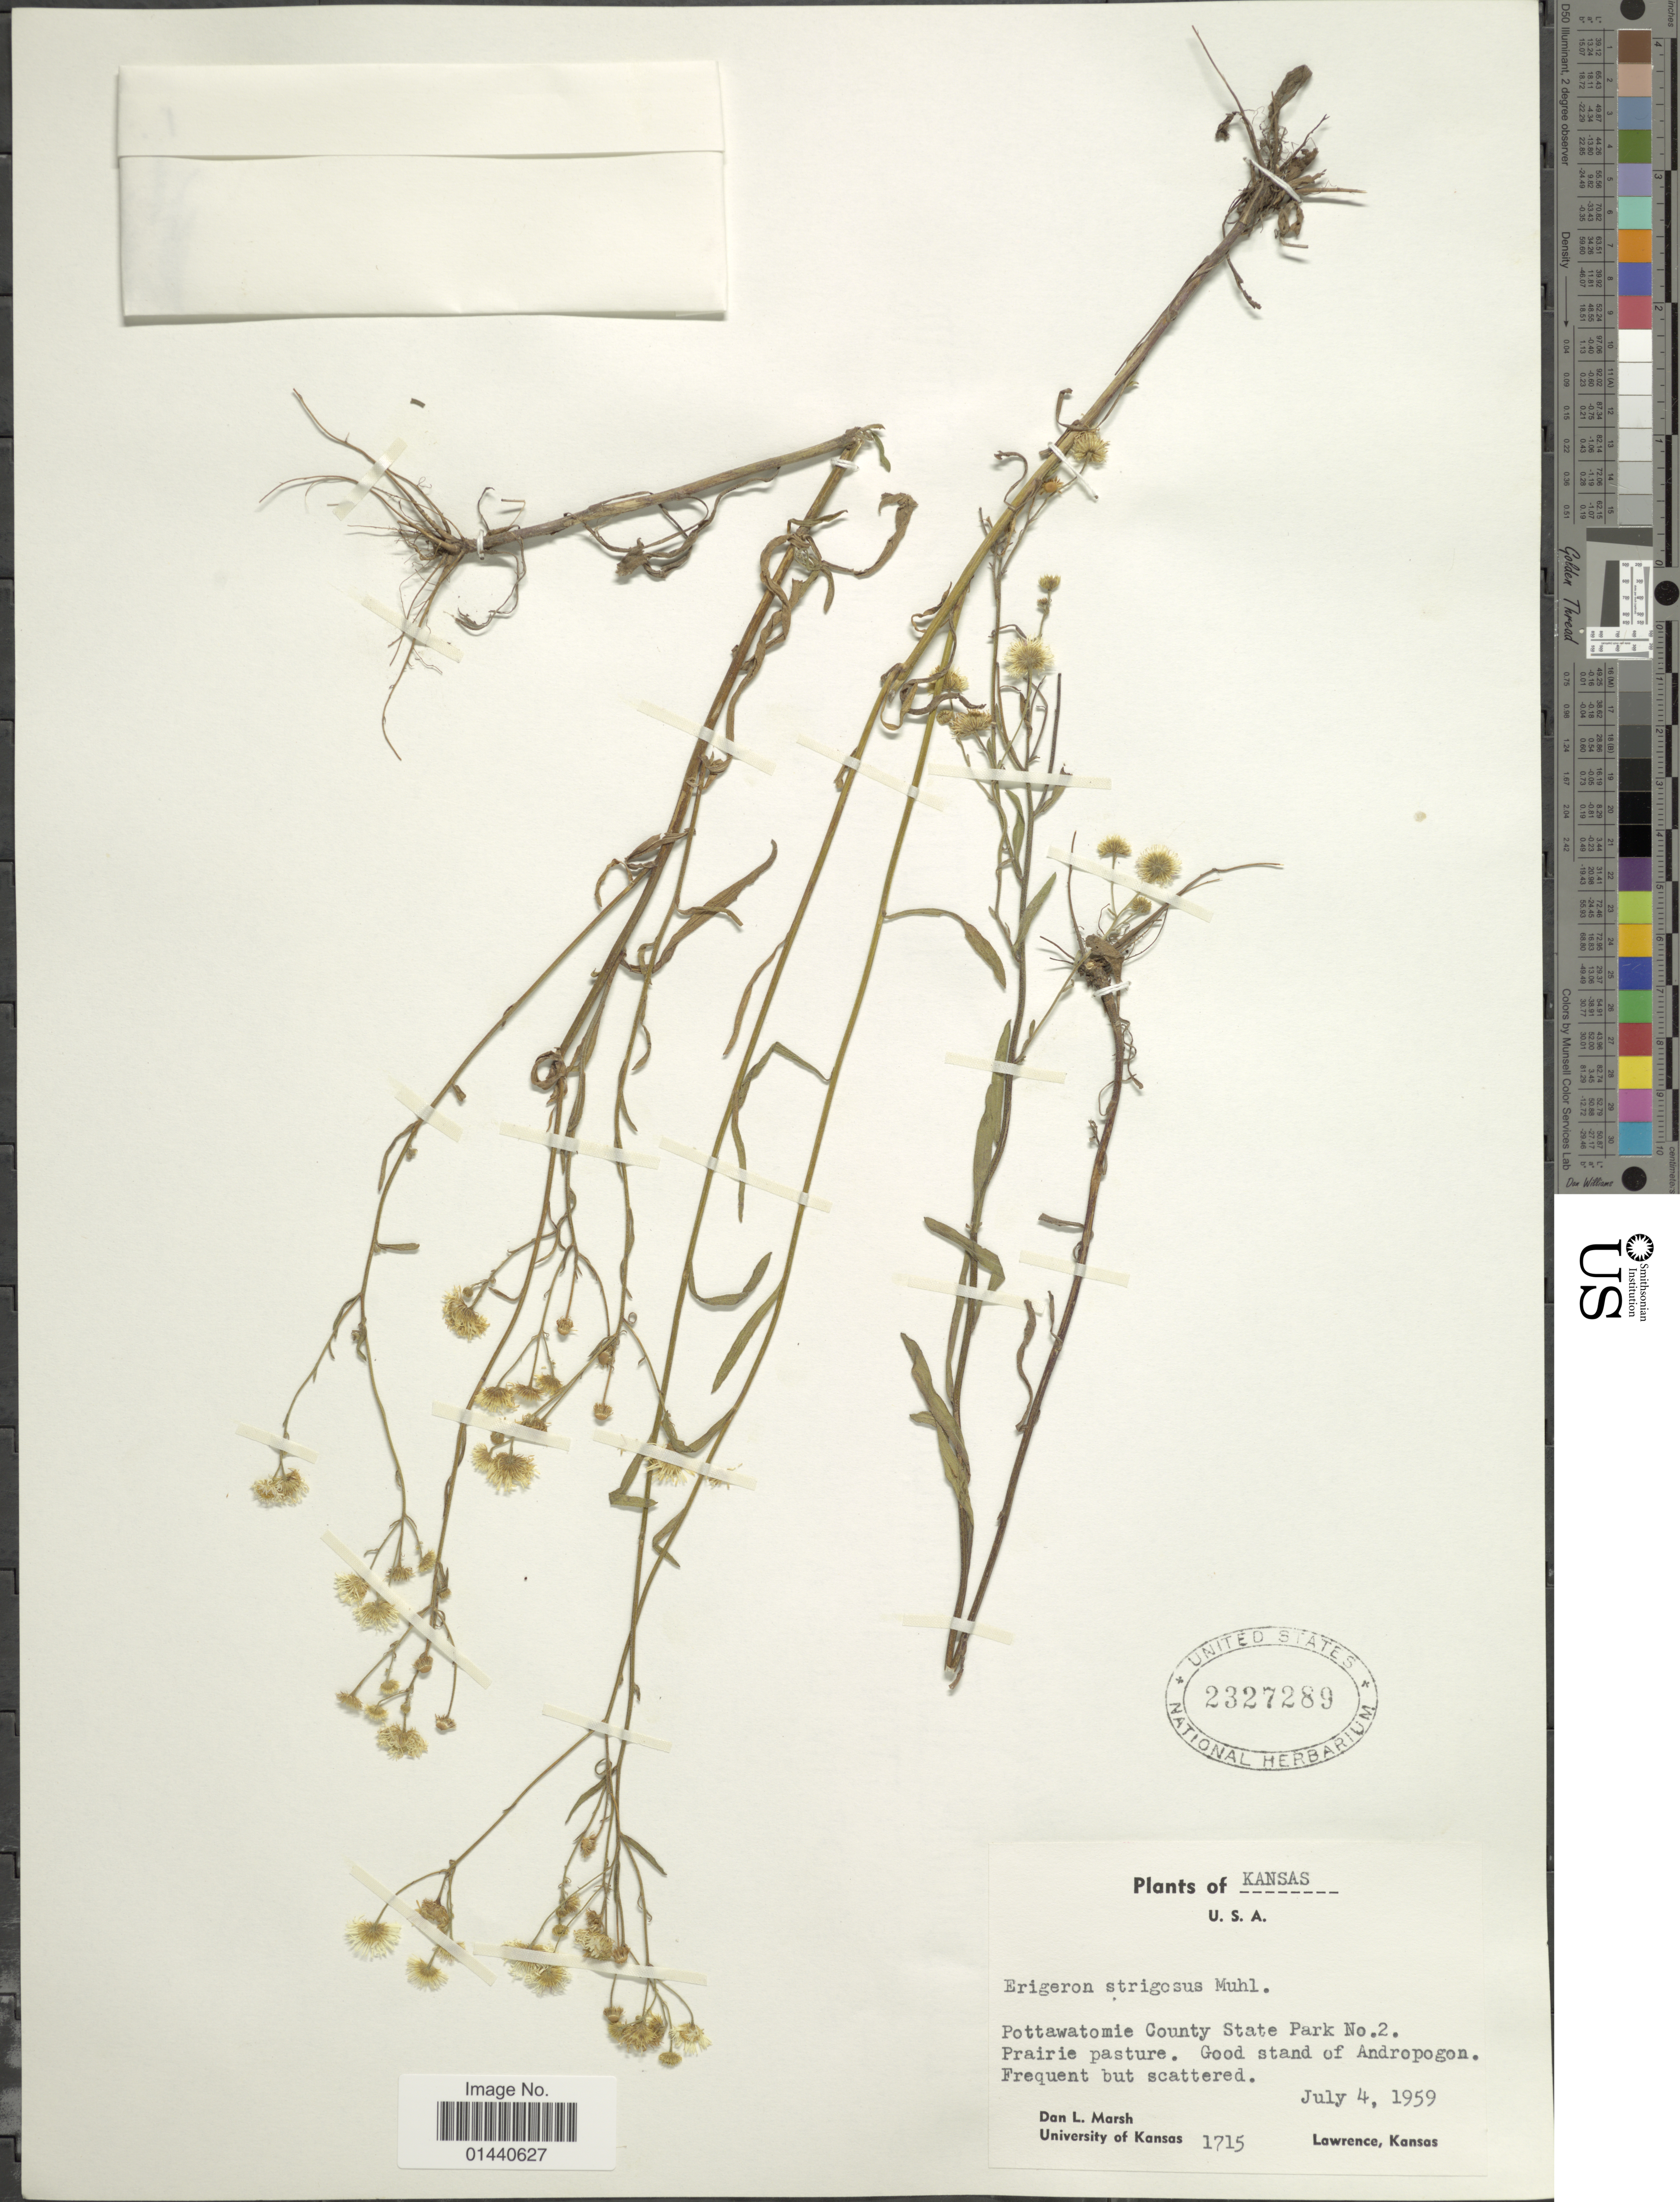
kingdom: Plantae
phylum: Tracheophyta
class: Magnoliopsida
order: Asterales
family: Asteraceae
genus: Erigeron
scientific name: Erigeron strigosus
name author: Muhl. ex Willd.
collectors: D. L. Marsh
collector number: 1715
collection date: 1959-07-04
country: United States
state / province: Kansas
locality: U.S.A. Pottawatomie County State Park No.2.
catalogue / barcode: US 2327289